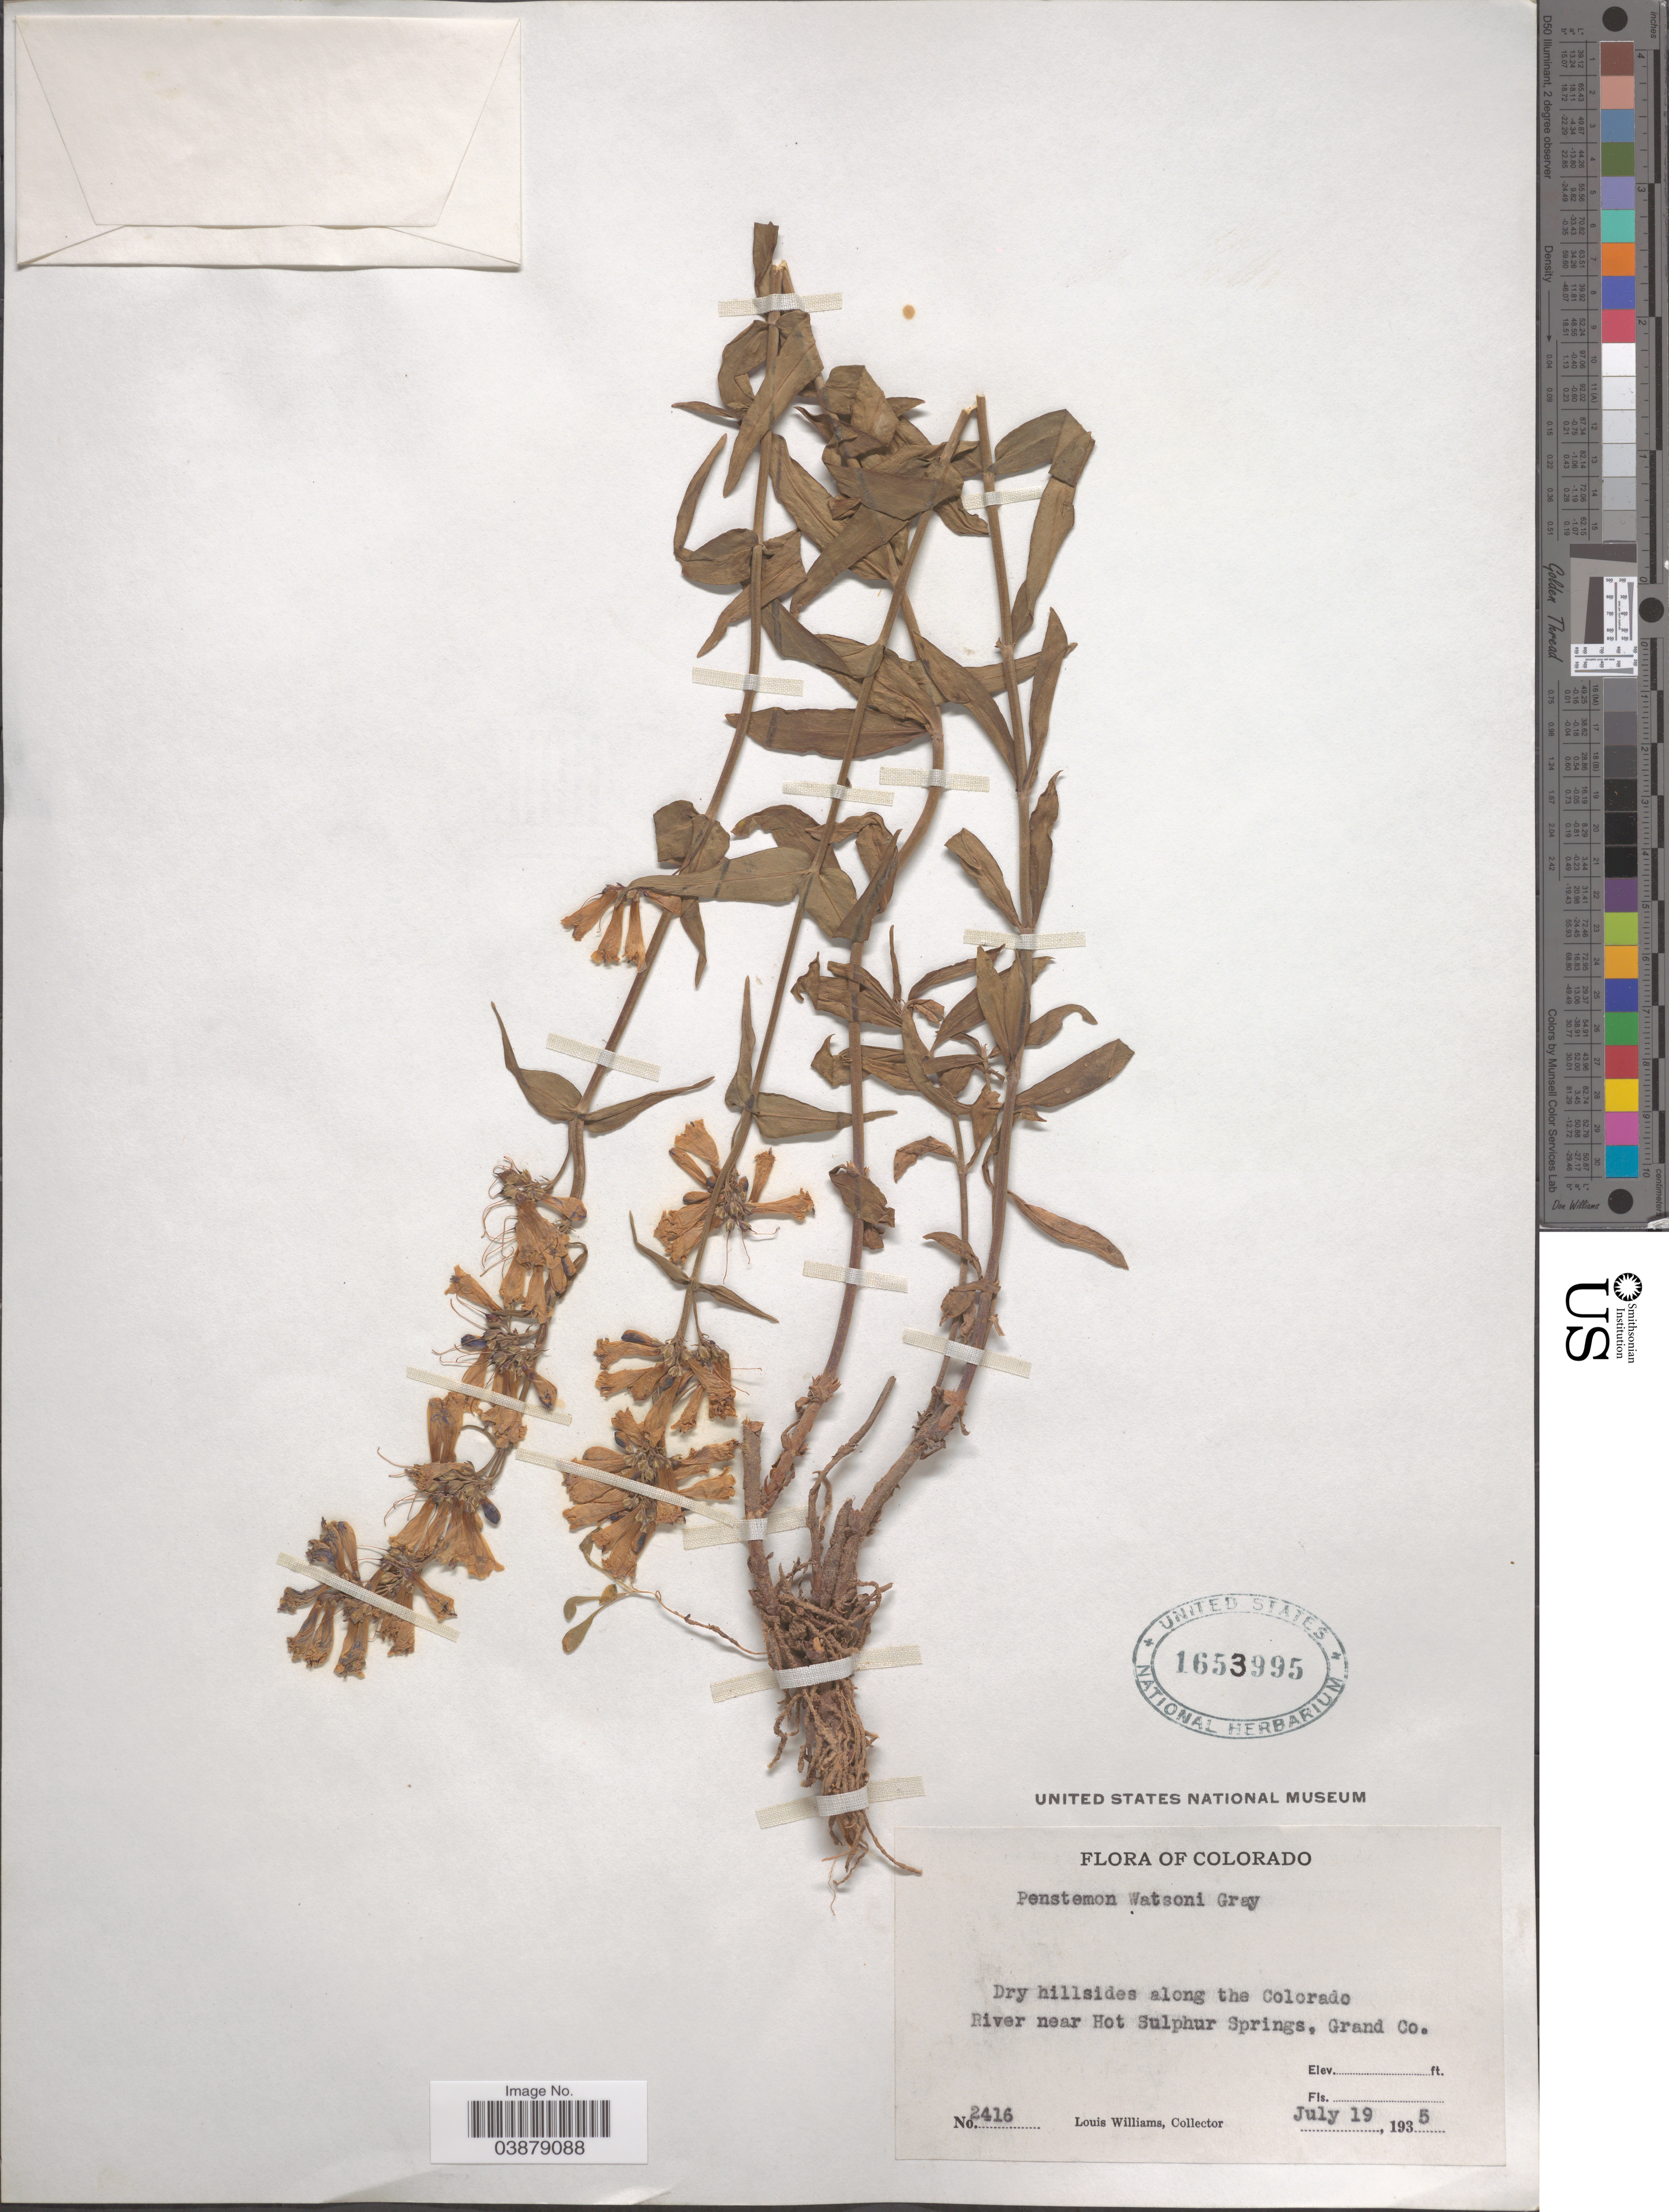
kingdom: Plantae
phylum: Tracheophyta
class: Magnoliopsida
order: Lamiales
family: Plantaginaceae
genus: Penstemon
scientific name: Penstemon watsonii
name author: A. Gray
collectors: L. G. Williams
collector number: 2416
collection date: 1935-07-19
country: United States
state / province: Colorado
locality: Along the Colorado River near Hot Sulphur Springs, Grand Co.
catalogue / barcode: US 1653995